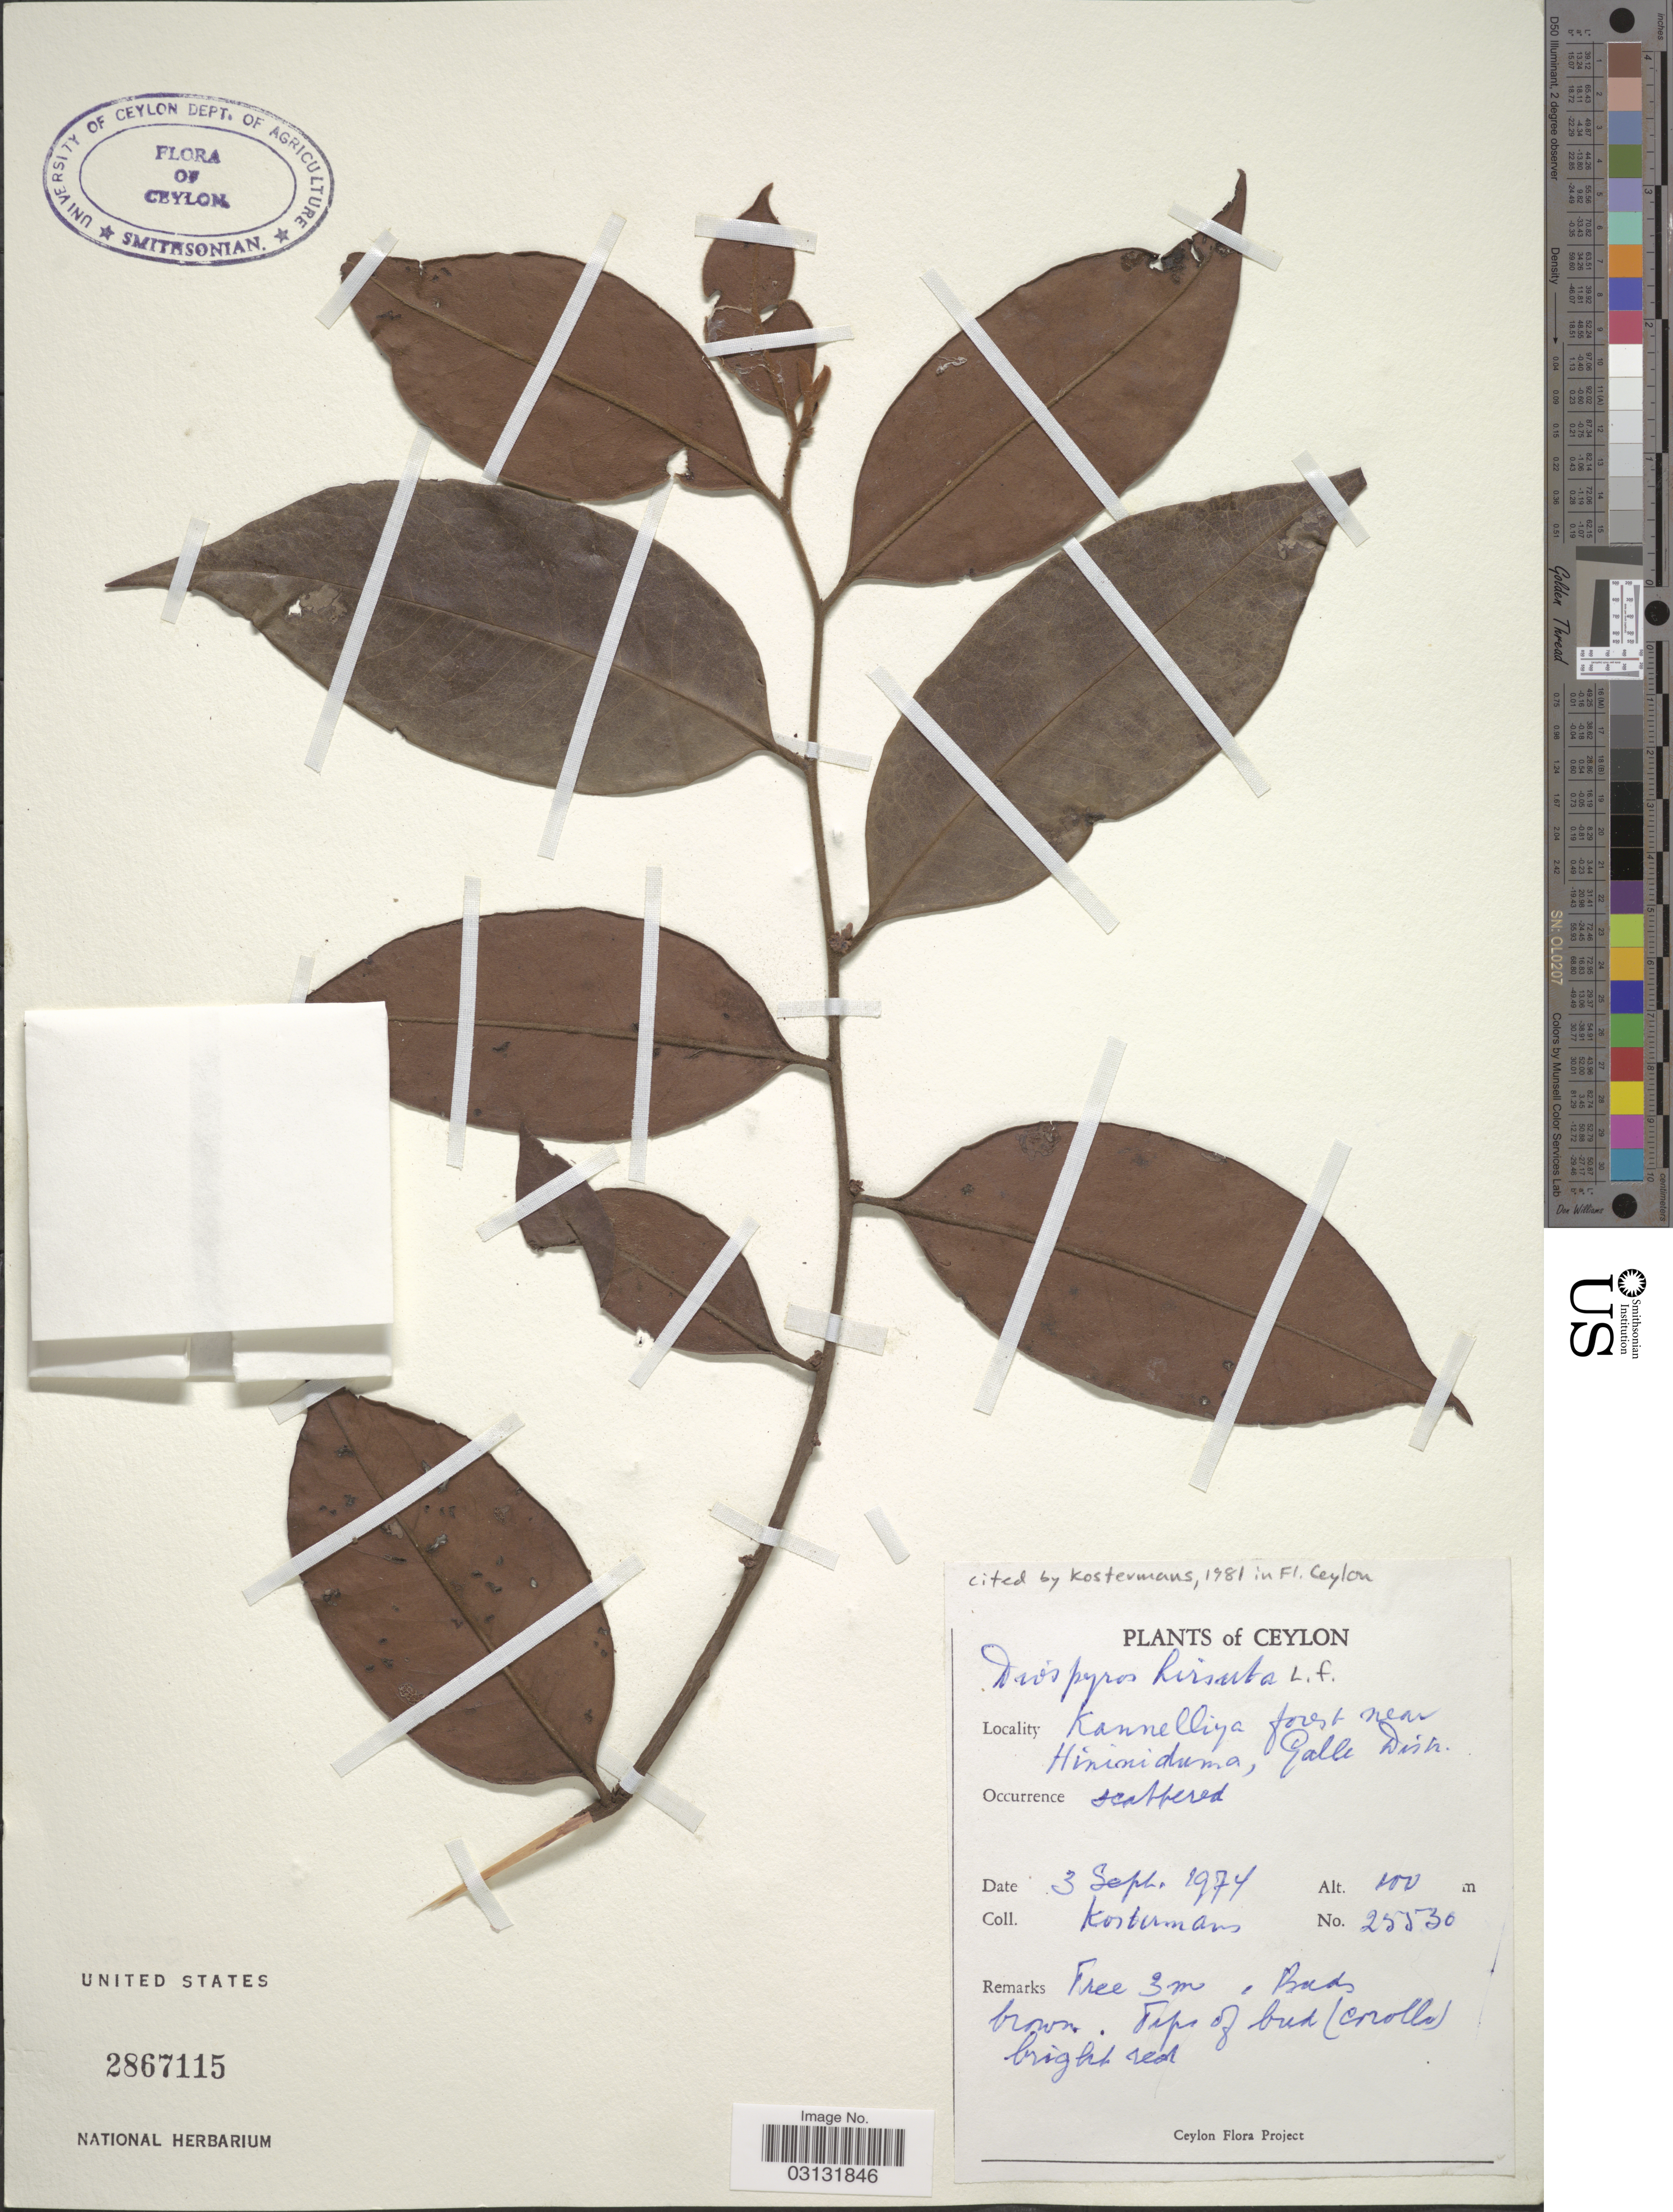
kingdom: Plantae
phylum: Tracheophyta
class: Magnoliopsida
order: Ericales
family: Ebenaceae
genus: Diospyros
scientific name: Diospyros hirsuta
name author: L. f.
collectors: Kostermans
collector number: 25530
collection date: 1974-09-03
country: Sri Lanka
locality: Ceylon. Kannelliya forest near Hininiduma, Galle Distr.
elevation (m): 100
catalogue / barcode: US 2867115